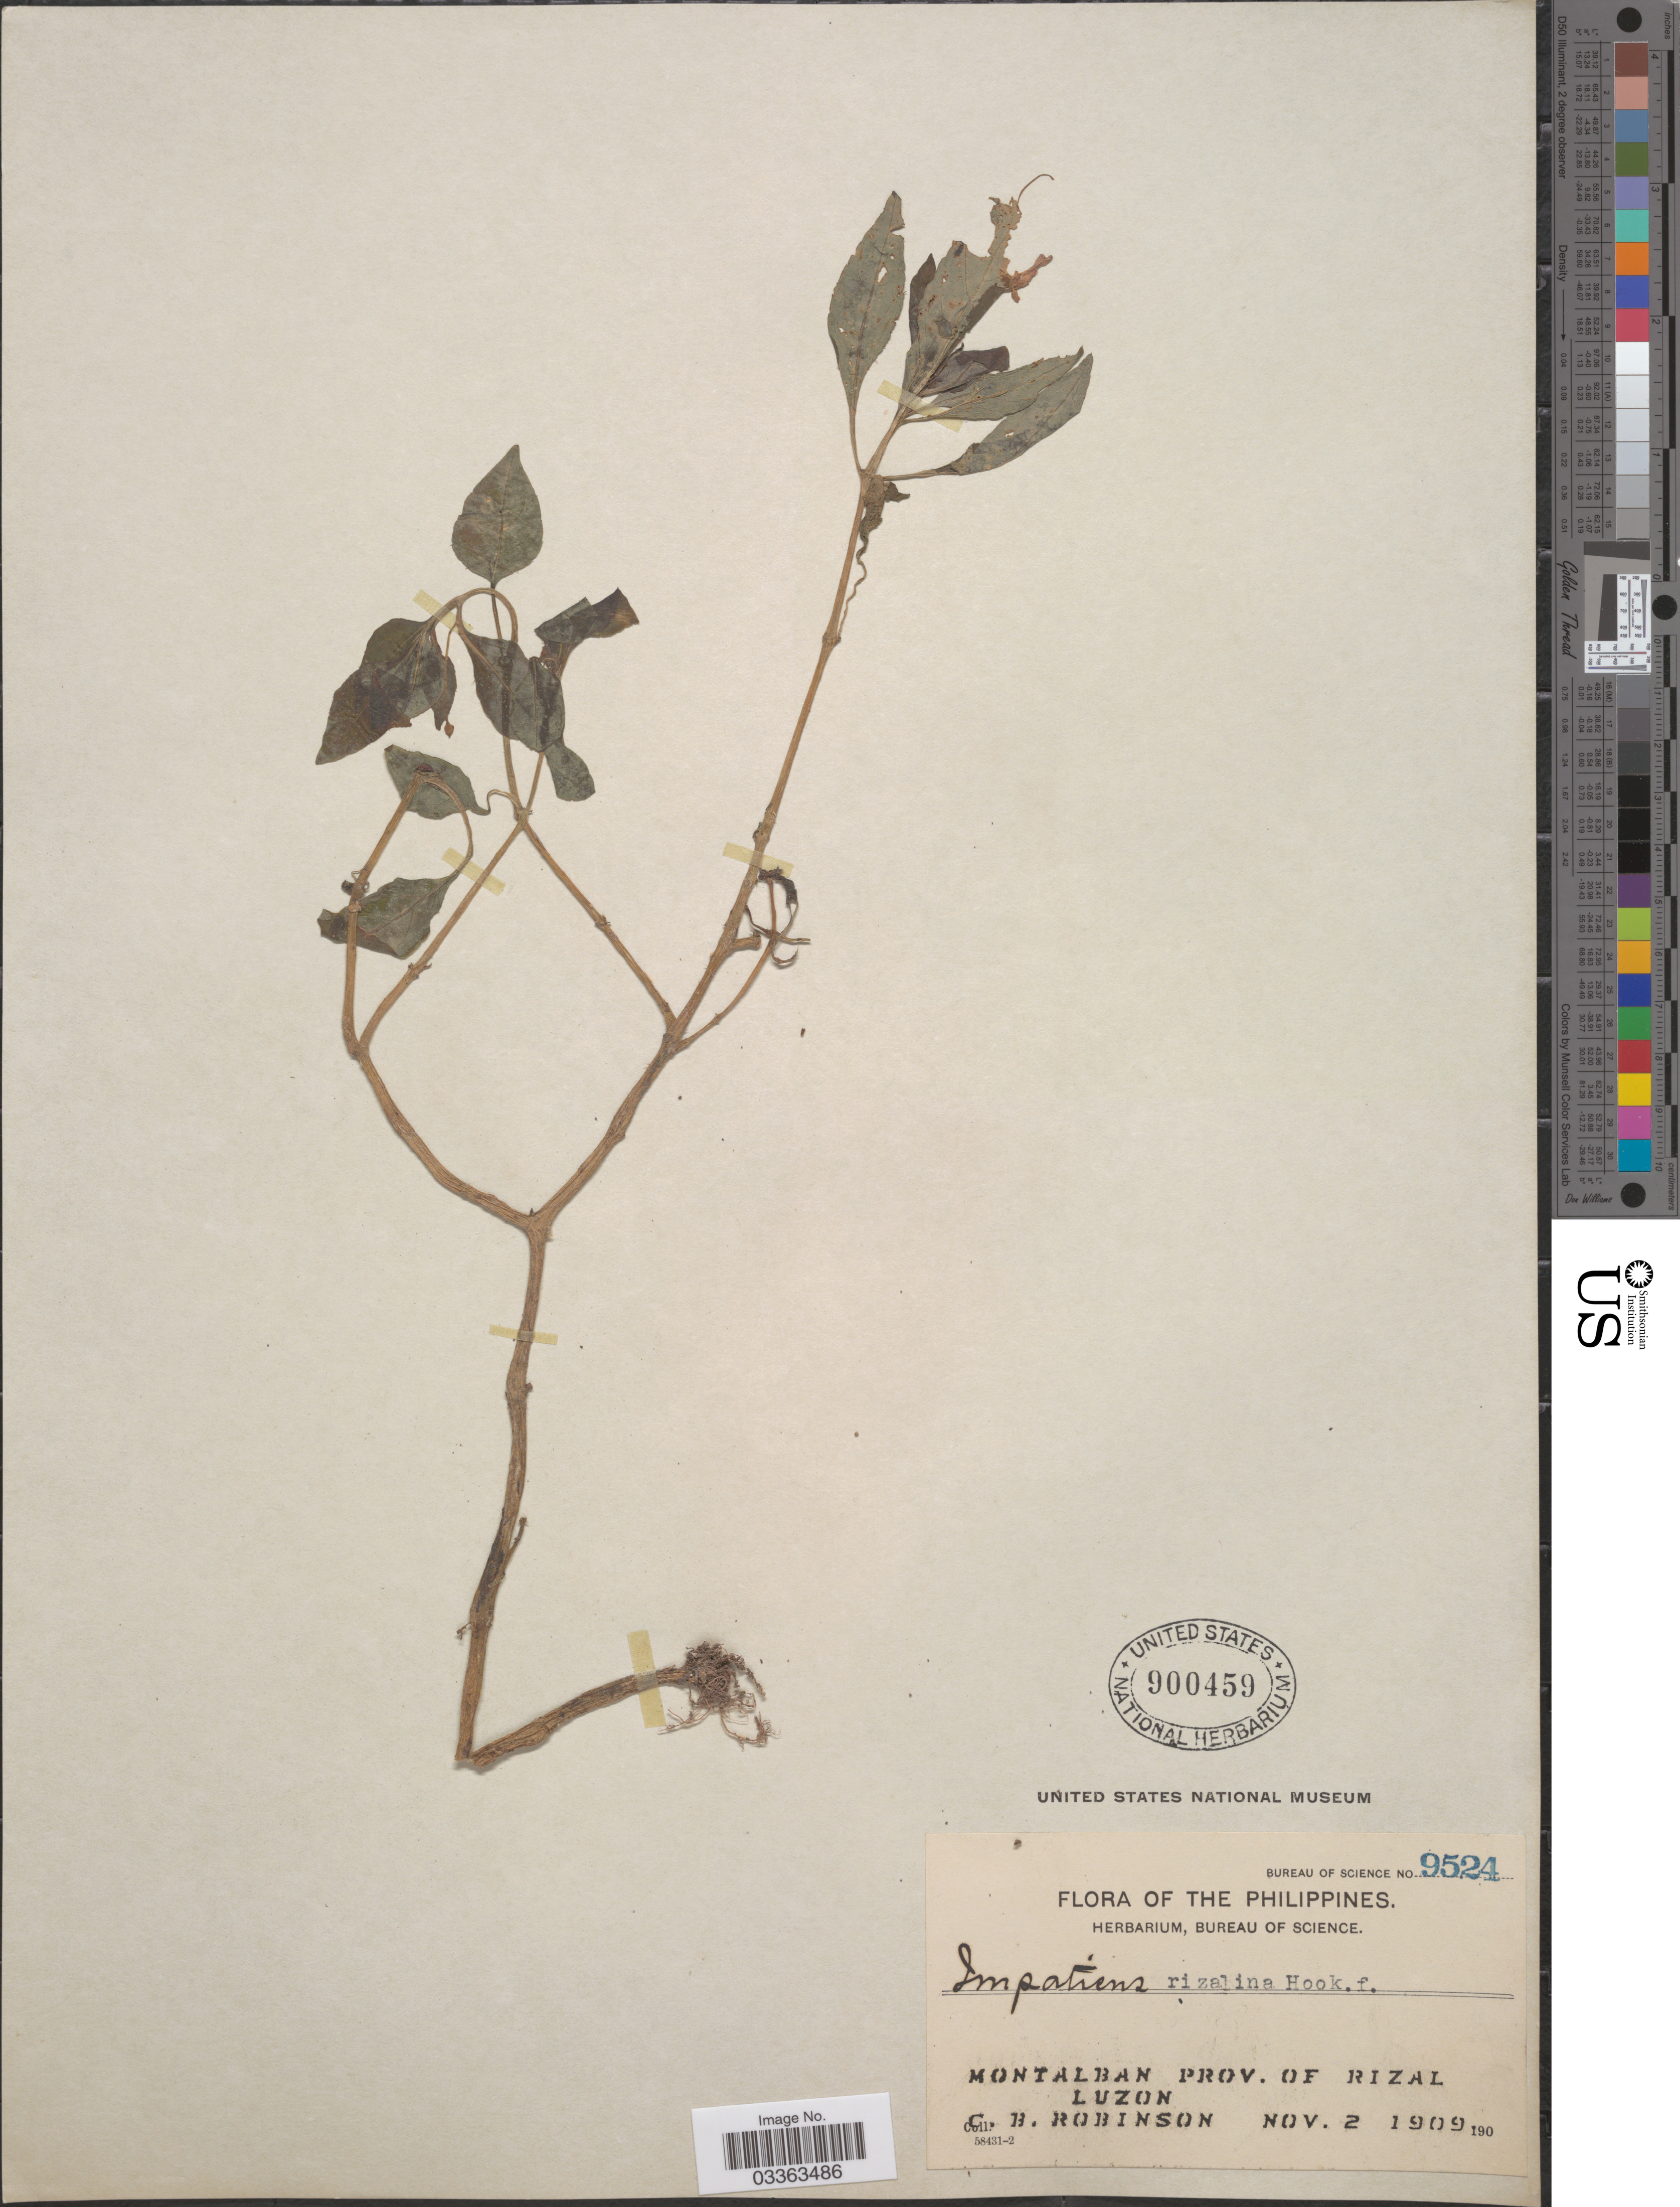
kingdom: Plantae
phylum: Tracheophyta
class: Magnoliopsida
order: Ericales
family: Balsaminaceae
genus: Impatiens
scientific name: Impatiens rizaliana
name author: Hook. f.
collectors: C. Robinson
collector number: Bureau of Science 9524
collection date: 1909-11-02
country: Philippines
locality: Montalban Prov. of Rizal, Luzon.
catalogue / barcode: US 900459